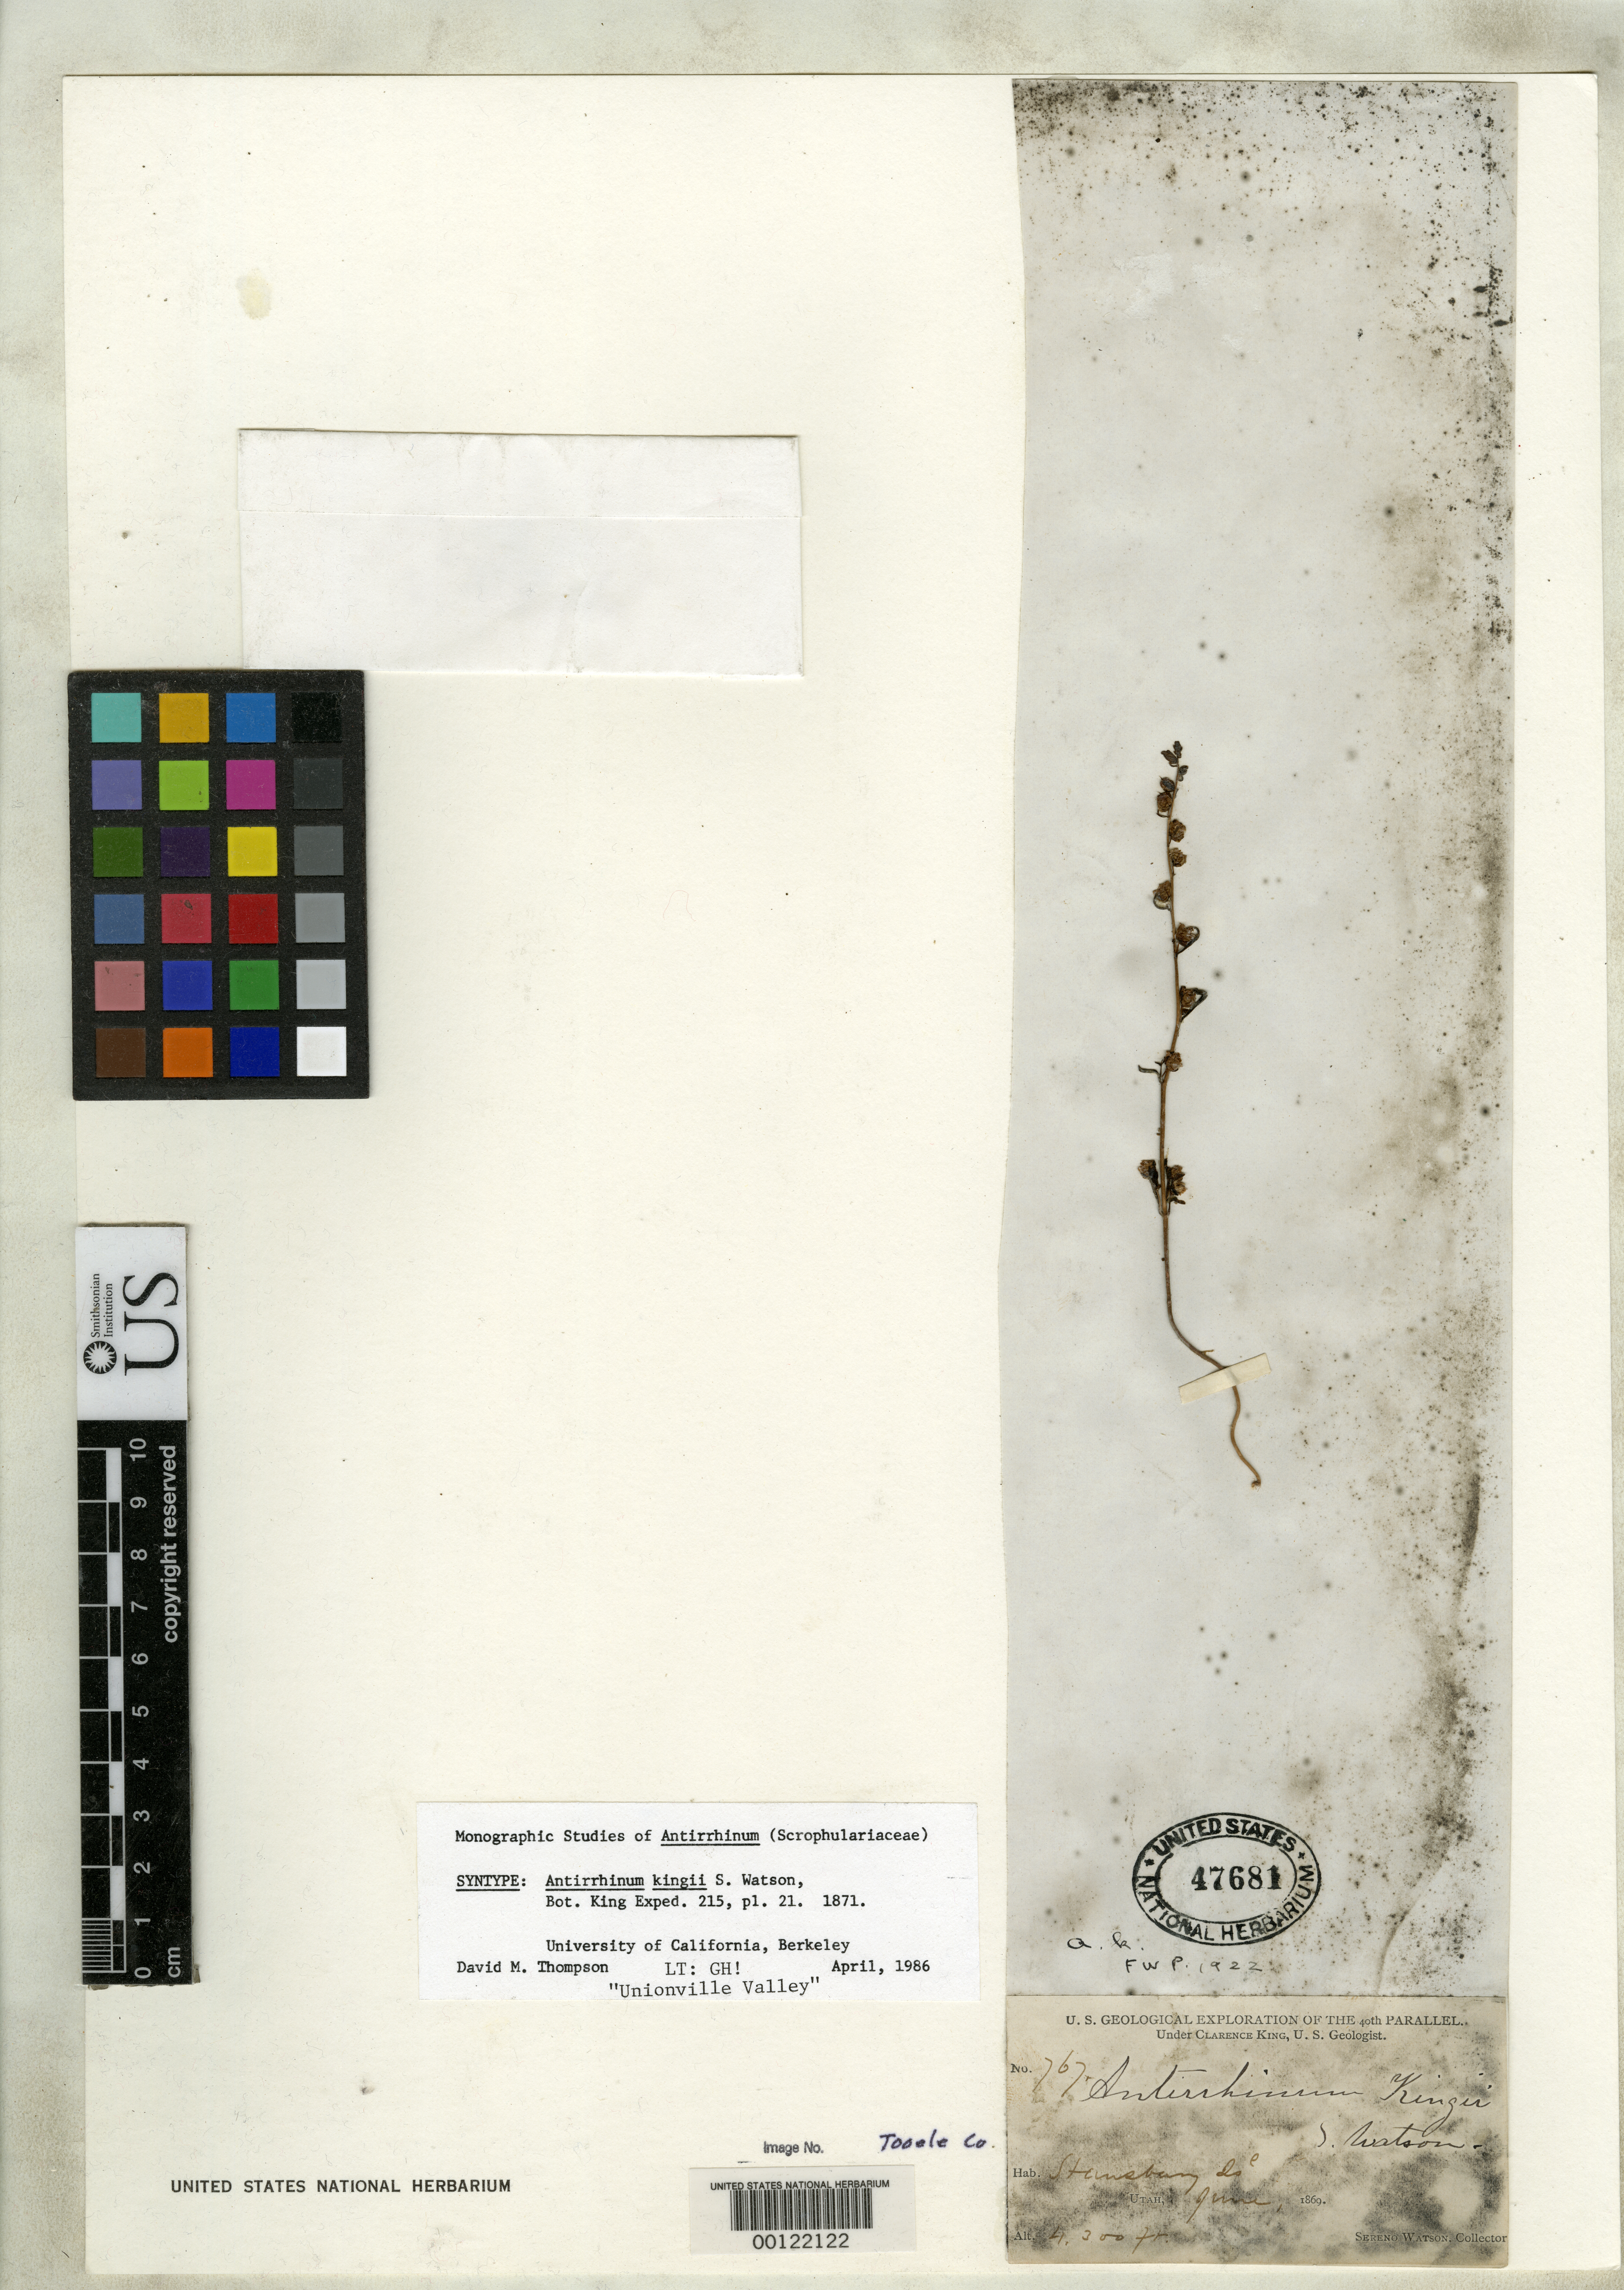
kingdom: Plantae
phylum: Tracheophyta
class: Magnoliopsida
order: Lamiales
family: Plantaginaceae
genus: Antirrhinum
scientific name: Antirrhinum kingii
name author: S. Watson in C. King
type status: Isolectotype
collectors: S. Watson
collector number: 767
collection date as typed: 1869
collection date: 1869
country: United States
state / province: Utah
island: Stansbury Island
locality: Great Salt Lake.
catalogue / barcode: US 47681